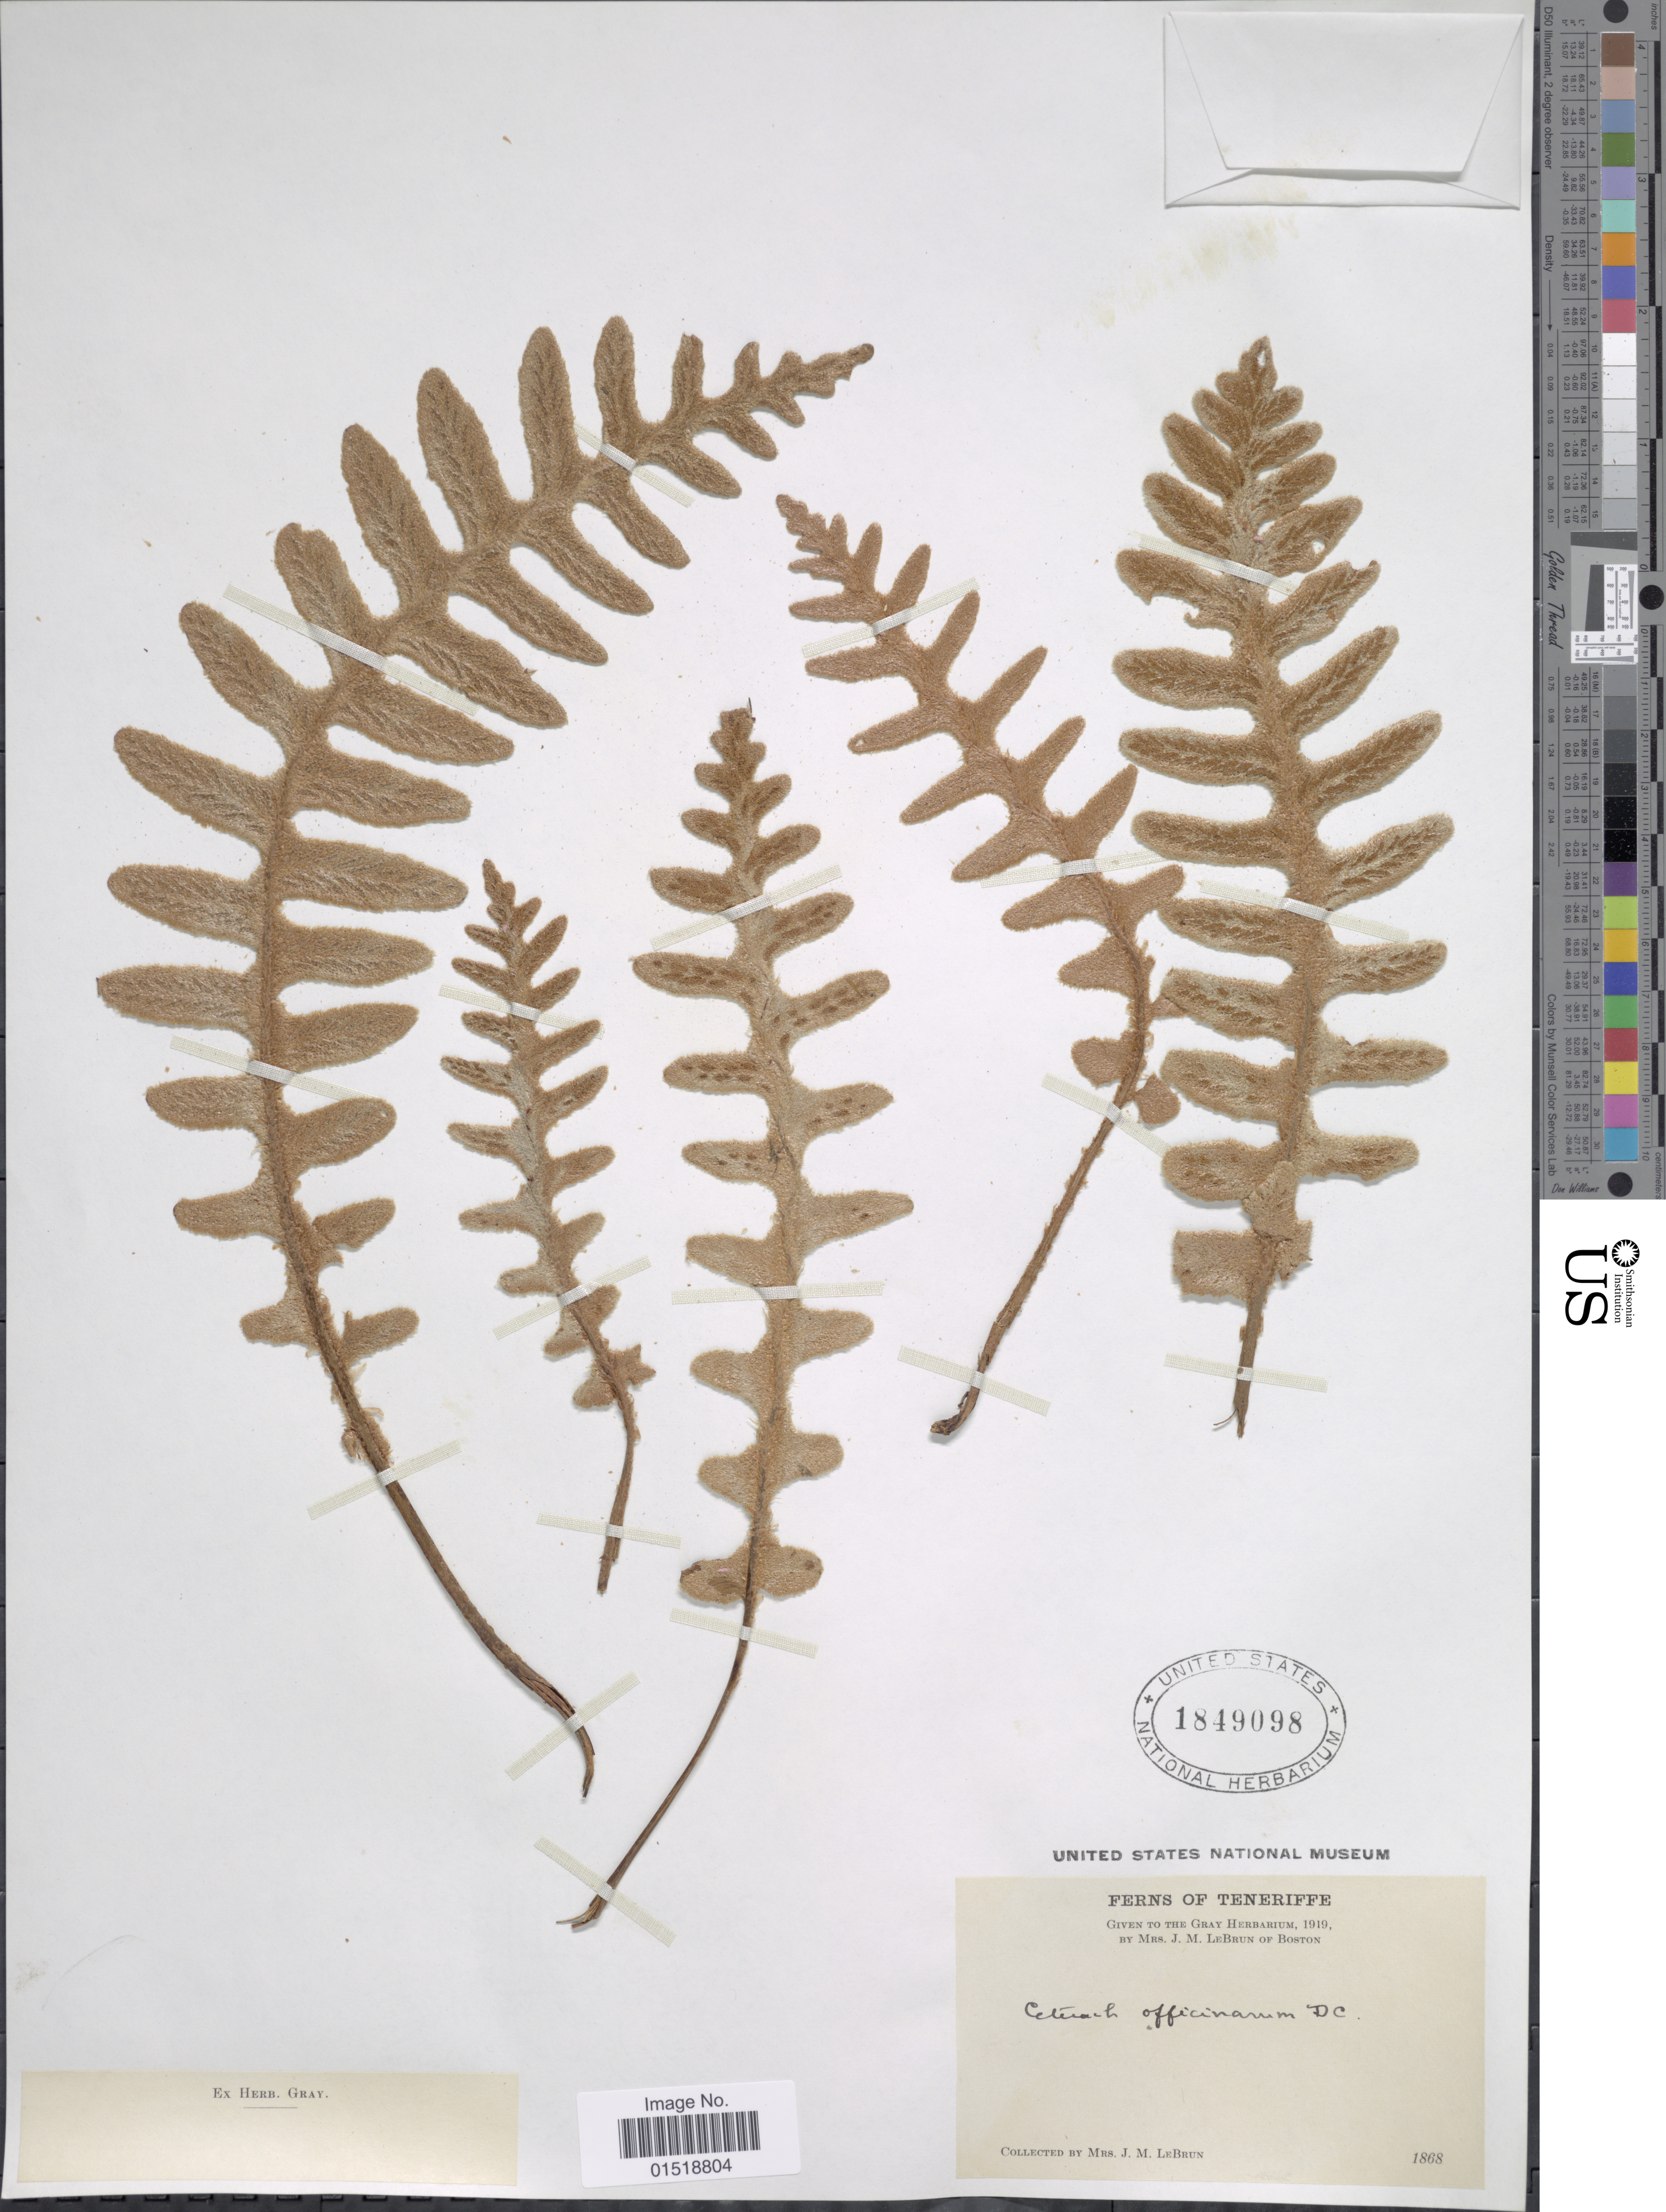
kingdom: Plantae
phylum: Tracheophyta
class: Polypodiopsida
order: Polypodiales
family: Aspleniaceae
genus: Asplenium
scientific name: Asplenium aureum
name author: Cav.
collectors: Mrs. J. M. Lebrun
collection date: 1868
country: Spain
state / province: Canarias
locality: Ferns of Teneriffe.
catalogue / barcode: US 1849098